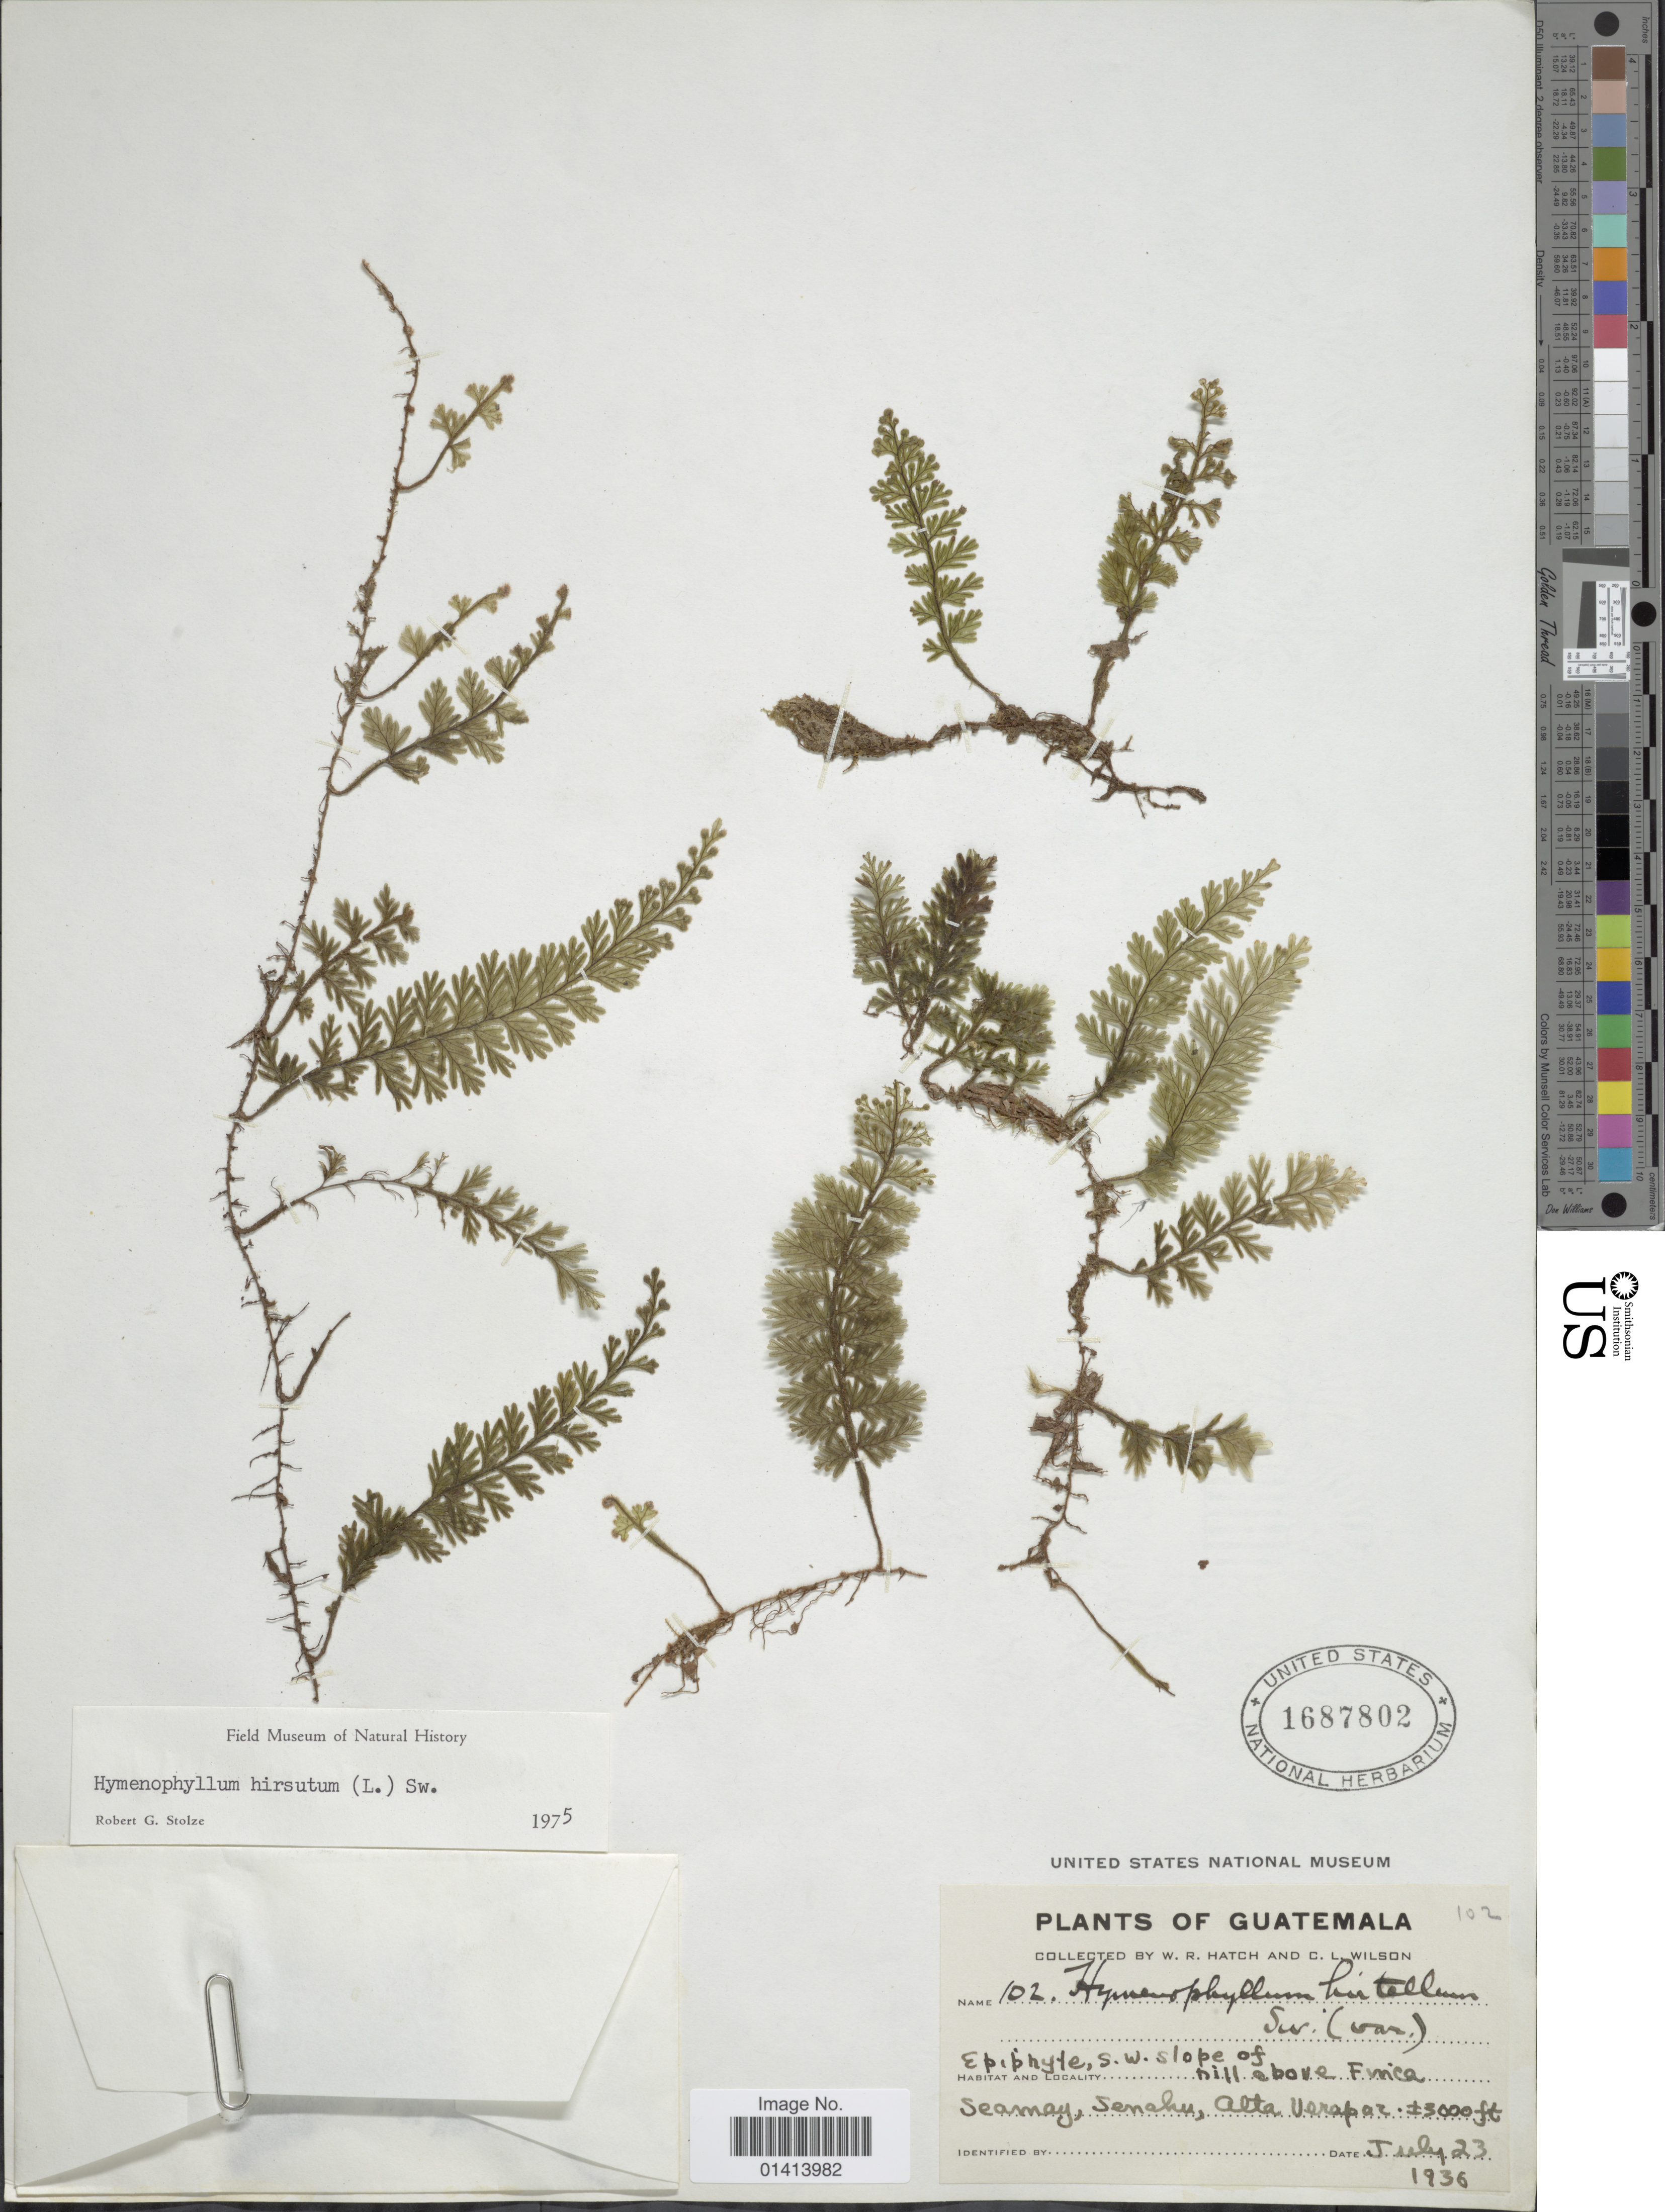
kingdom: Plantae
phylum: Tracheophyta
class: Polypodiopsida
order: Hymenophyllales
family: Hymenophyllaceae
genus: Hymenophyllum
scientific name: Hymenophyllum hirsutum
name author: (L.) Sw.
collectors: W. Hatch & C. L. Wilson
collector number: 102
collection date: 1936-07-23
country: Guatemala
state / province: Alta Verapaz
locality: S. w. slope of hill above Finca Seamay, Senahu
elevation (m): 914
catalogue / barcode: US 1687802